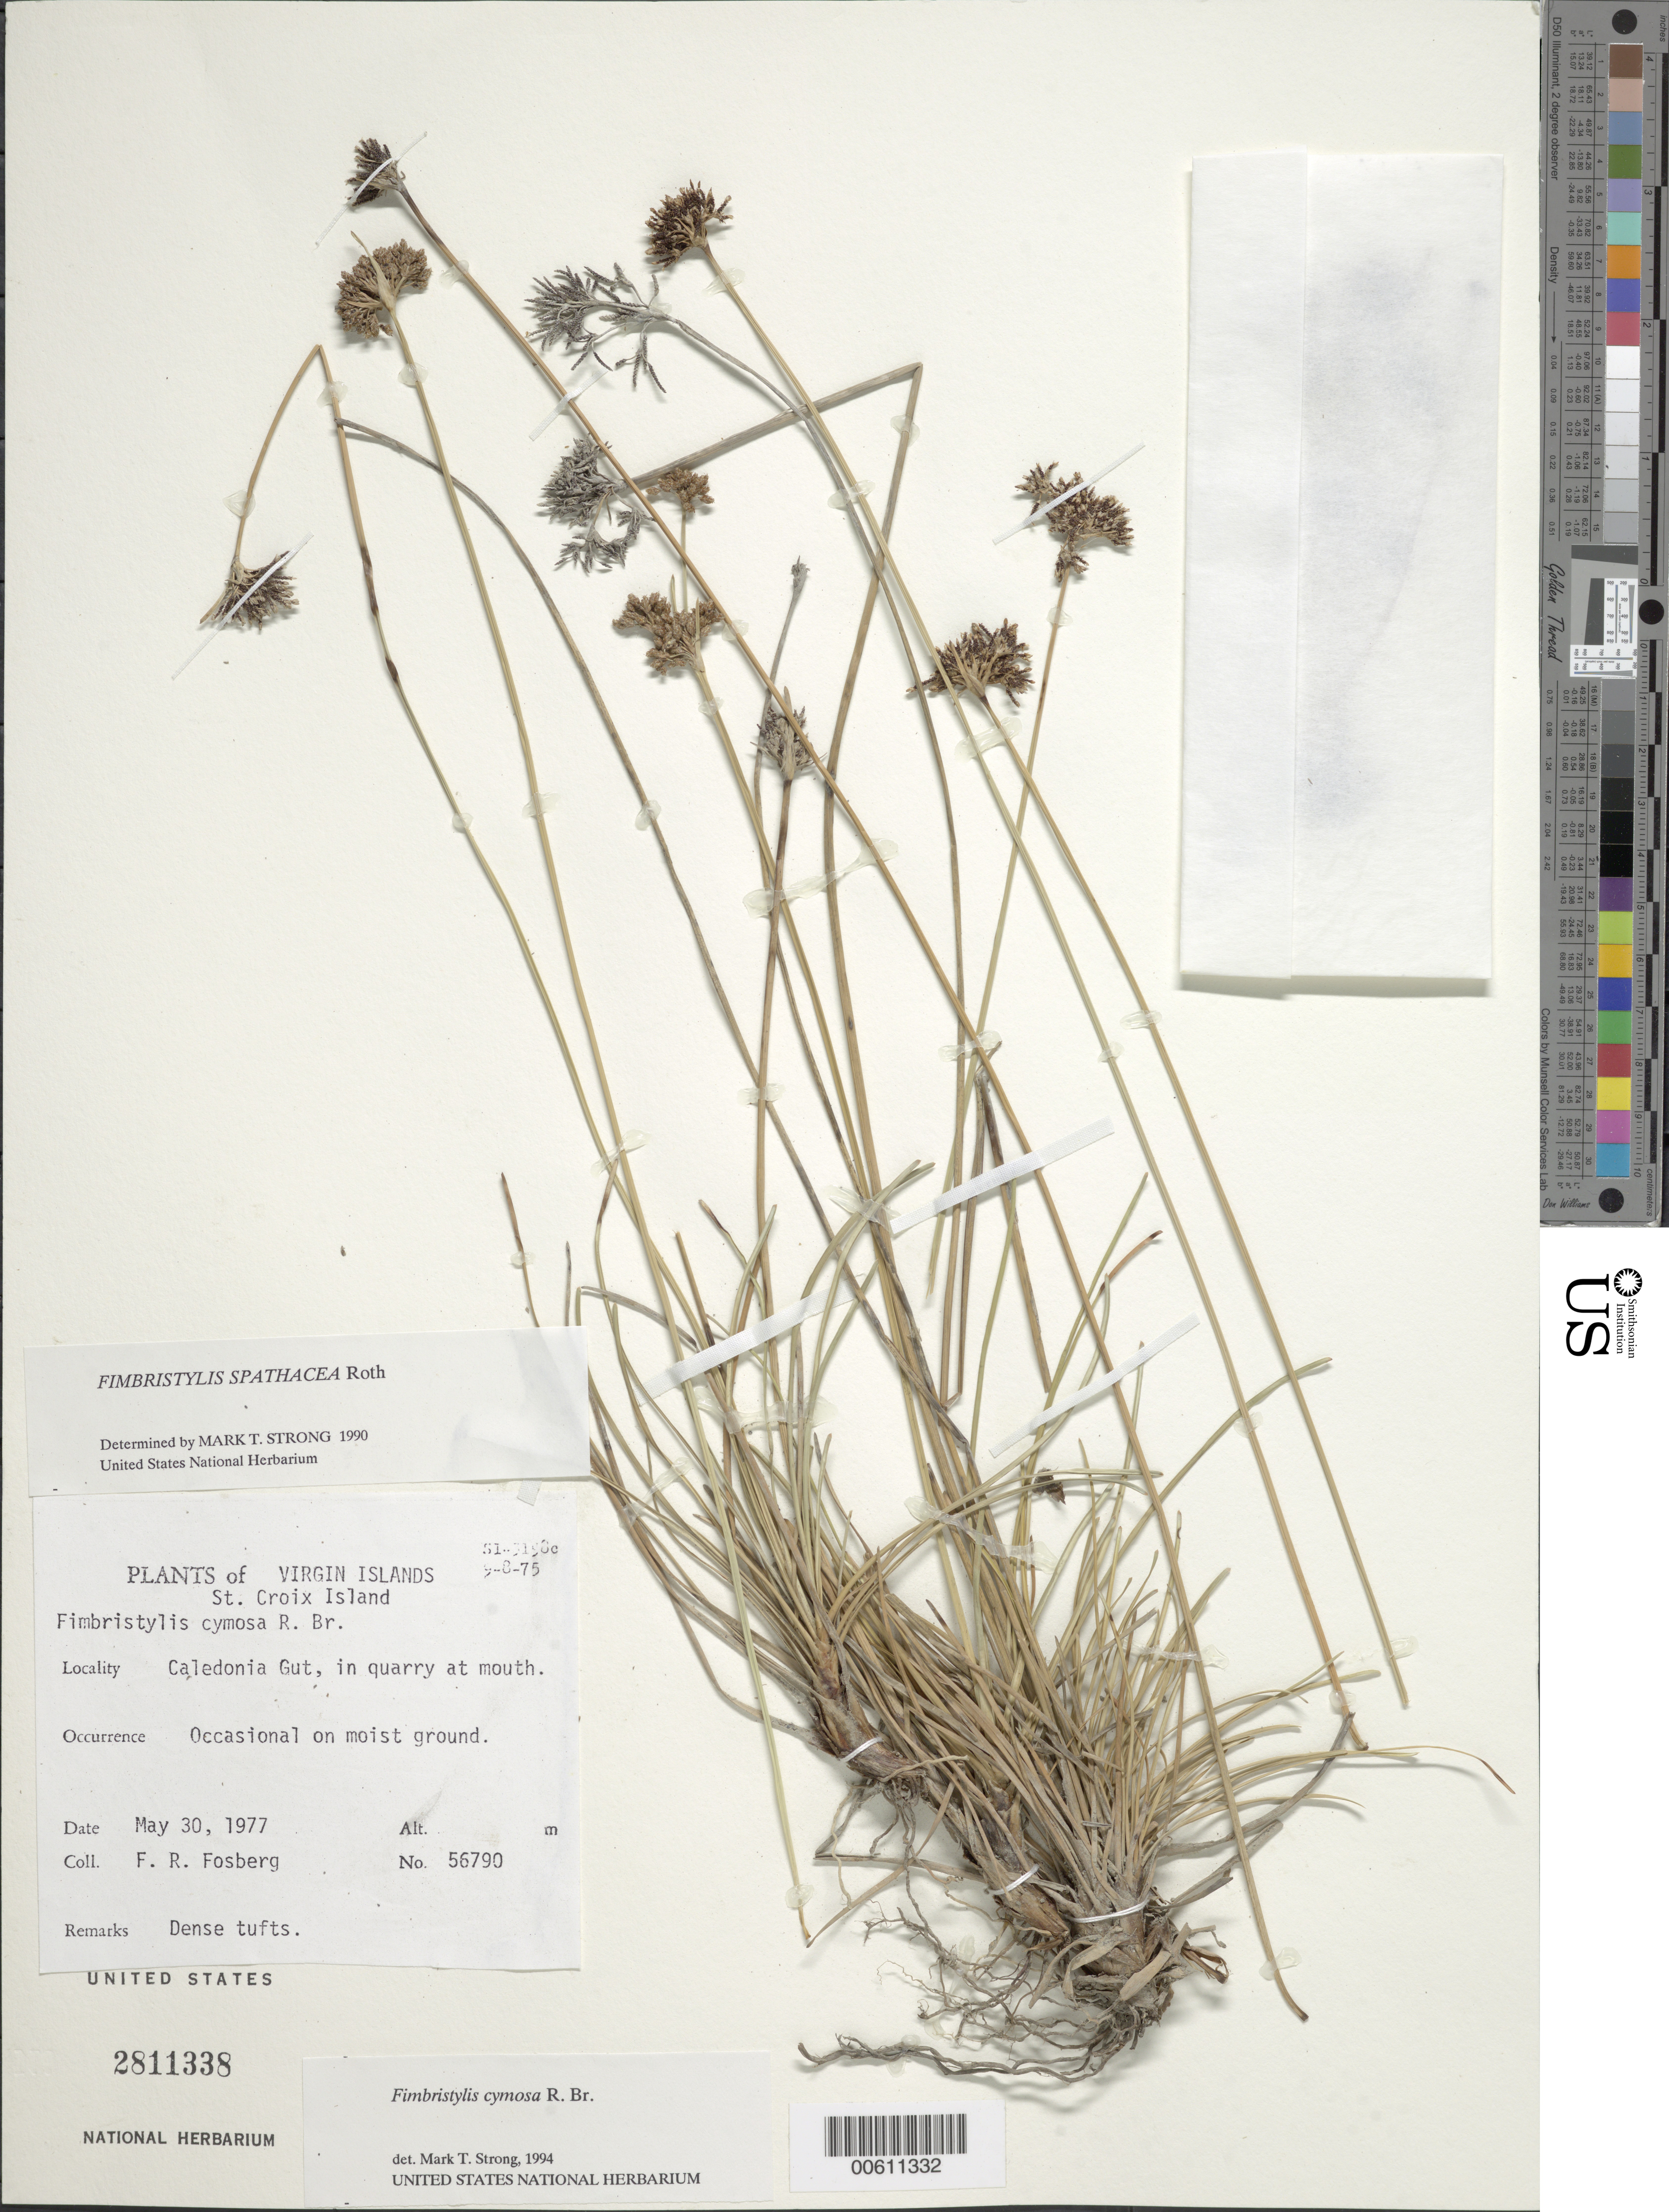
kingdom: Plantae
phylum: Tracheophyta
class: Liliopsida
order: Poales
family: Cyperaceae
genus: Fimbristylis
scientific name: Fimbristylis cymosa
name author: R. Br.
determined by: Strong, M. T., (US), Smithsonian Institution - National Museum of Natural History (UNITED STATES)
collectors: F. R. Fosberg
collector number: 56790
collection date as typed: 30 May 1977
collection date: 1977-05-30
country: U.S. Virgin Islands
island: St. Croix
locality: St. Croix: Caledonia Gut, in quarry at mouth.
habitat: On moist ground.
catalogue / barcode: US 2811338